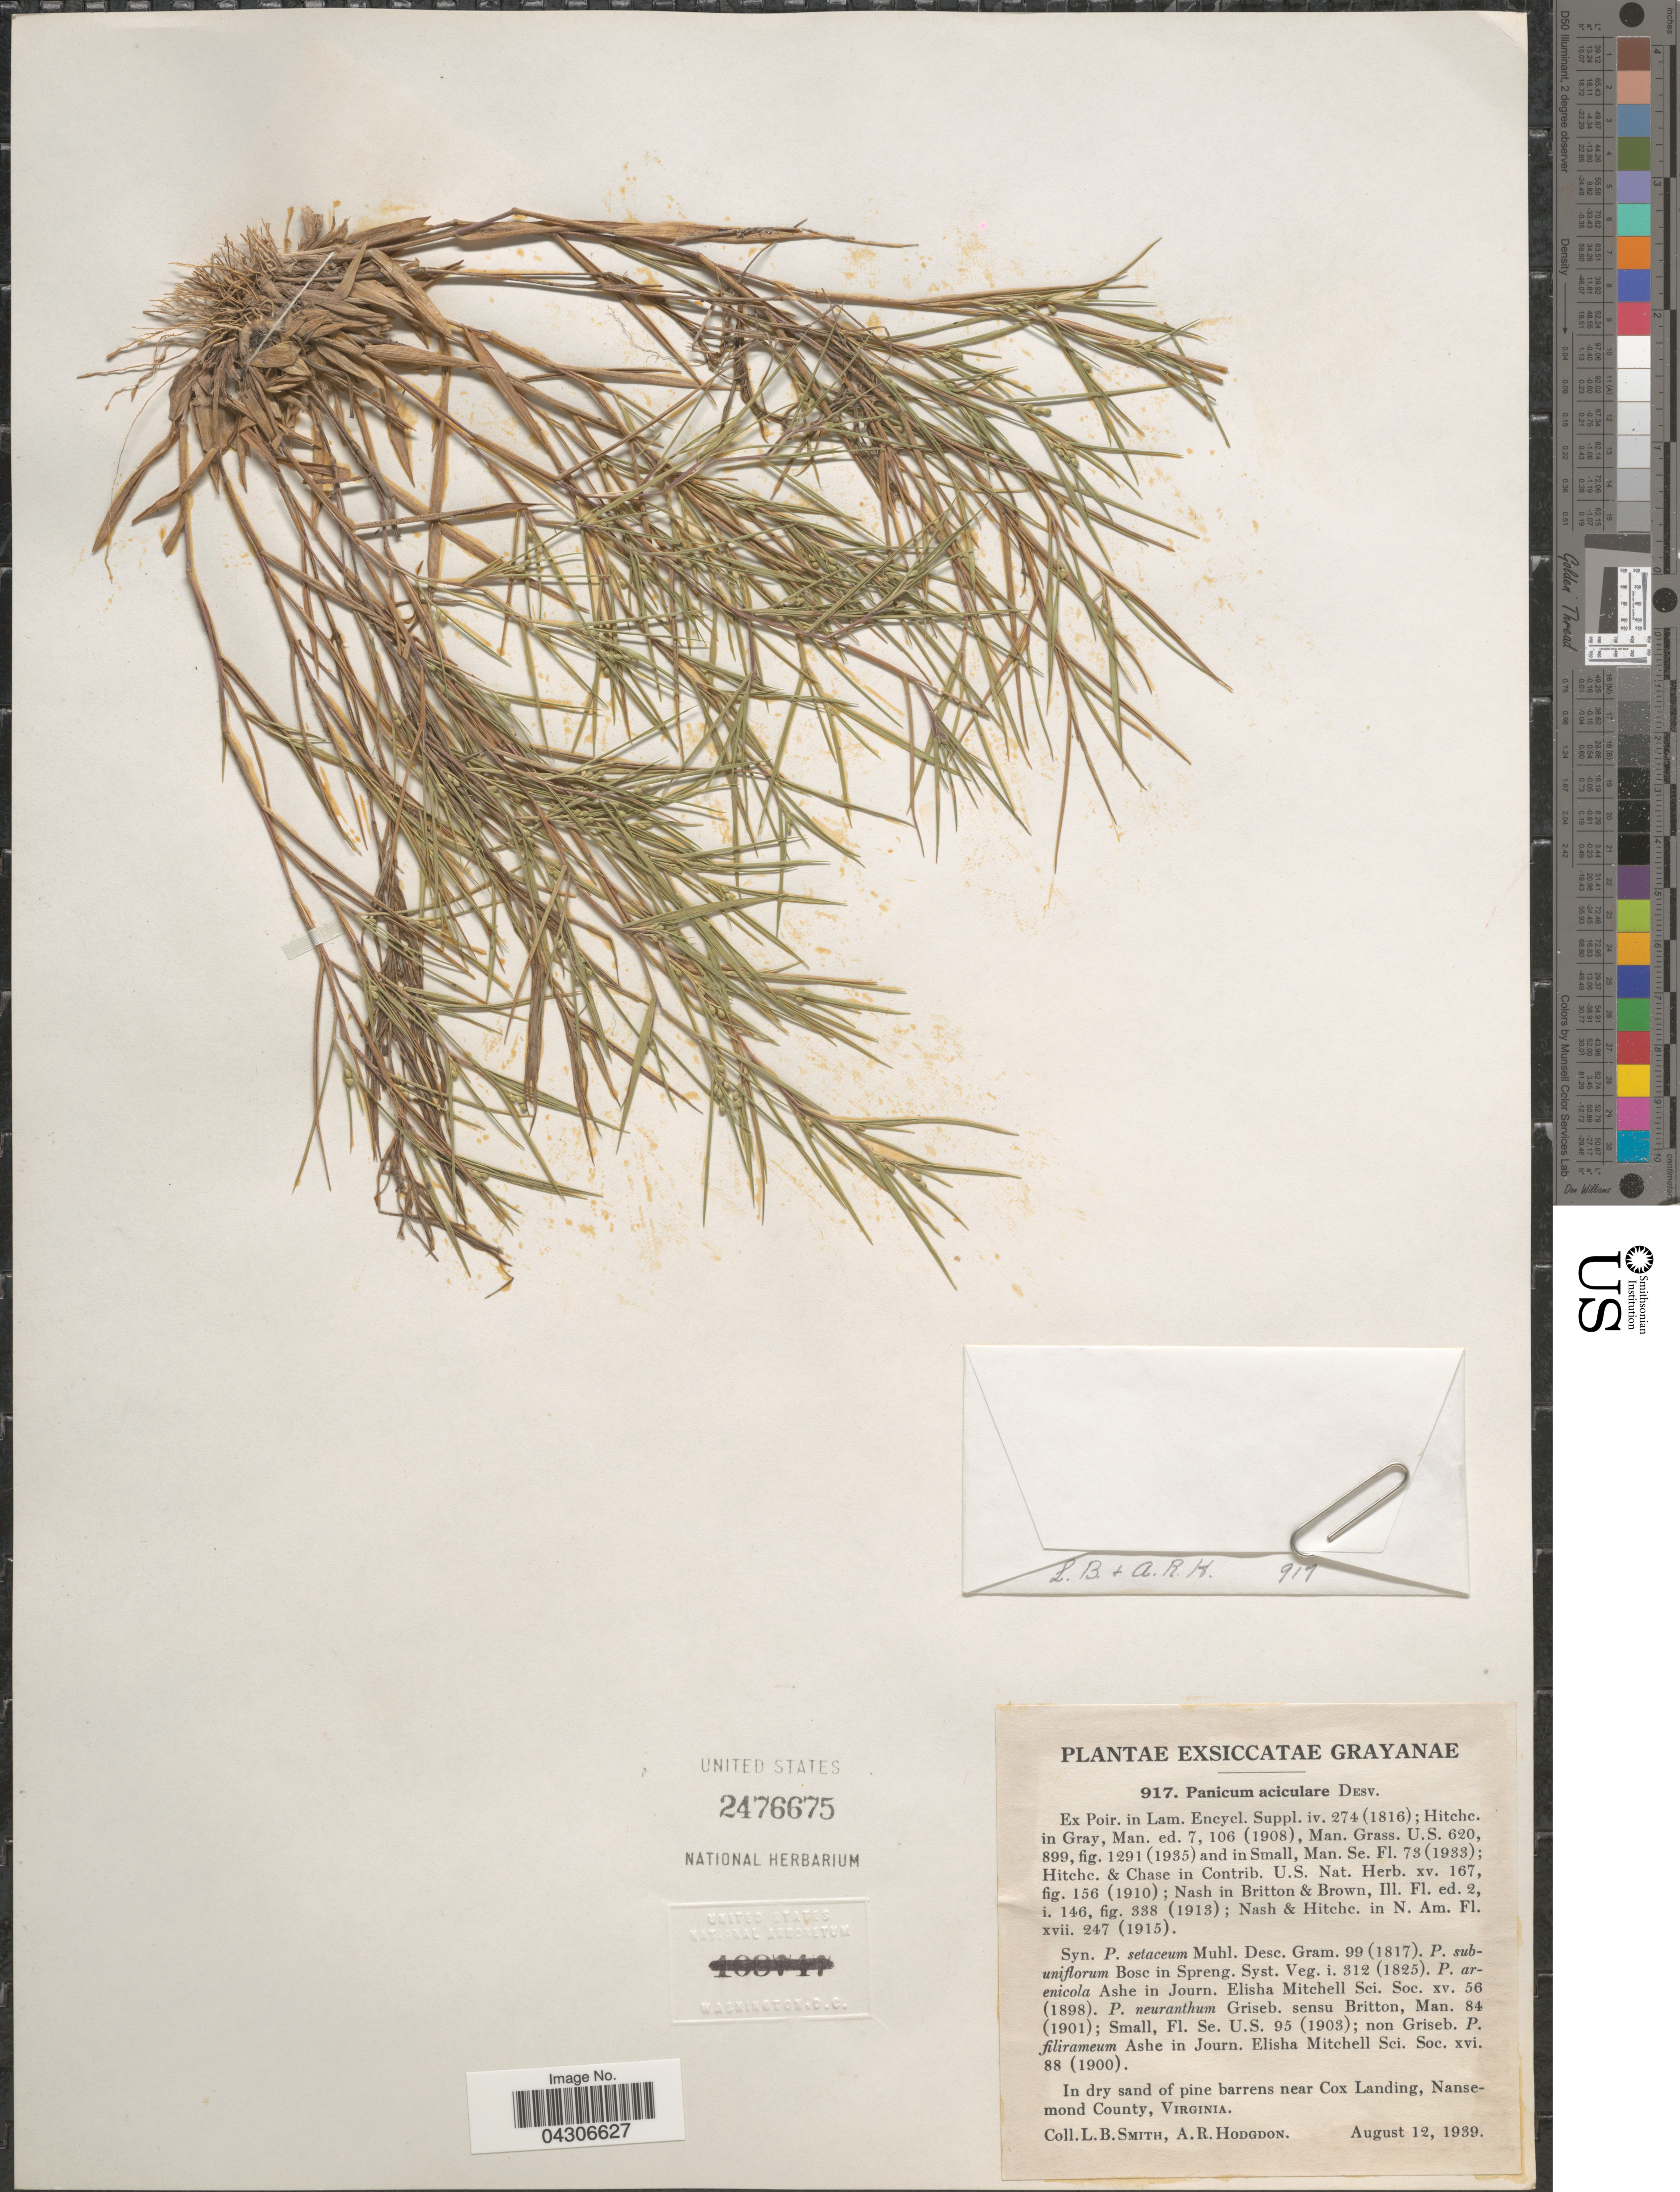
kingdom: Plantae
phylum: Tracheophyta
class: Liliopsida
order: Poales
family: Poaceae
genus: Dichanthelium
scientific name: Dichanthelium aciculare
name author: (Desv. ex Poir.) Gould & C.A. Clark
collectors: L. Smith & A. R. Hodgdon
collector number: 917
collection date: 1939-08-12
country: United States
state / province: Virginia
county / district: City of Suffolk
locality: In dry sand of pine barrens near Cox Landing, Nansemond County.(= historic county name)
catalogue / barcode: US 2476675